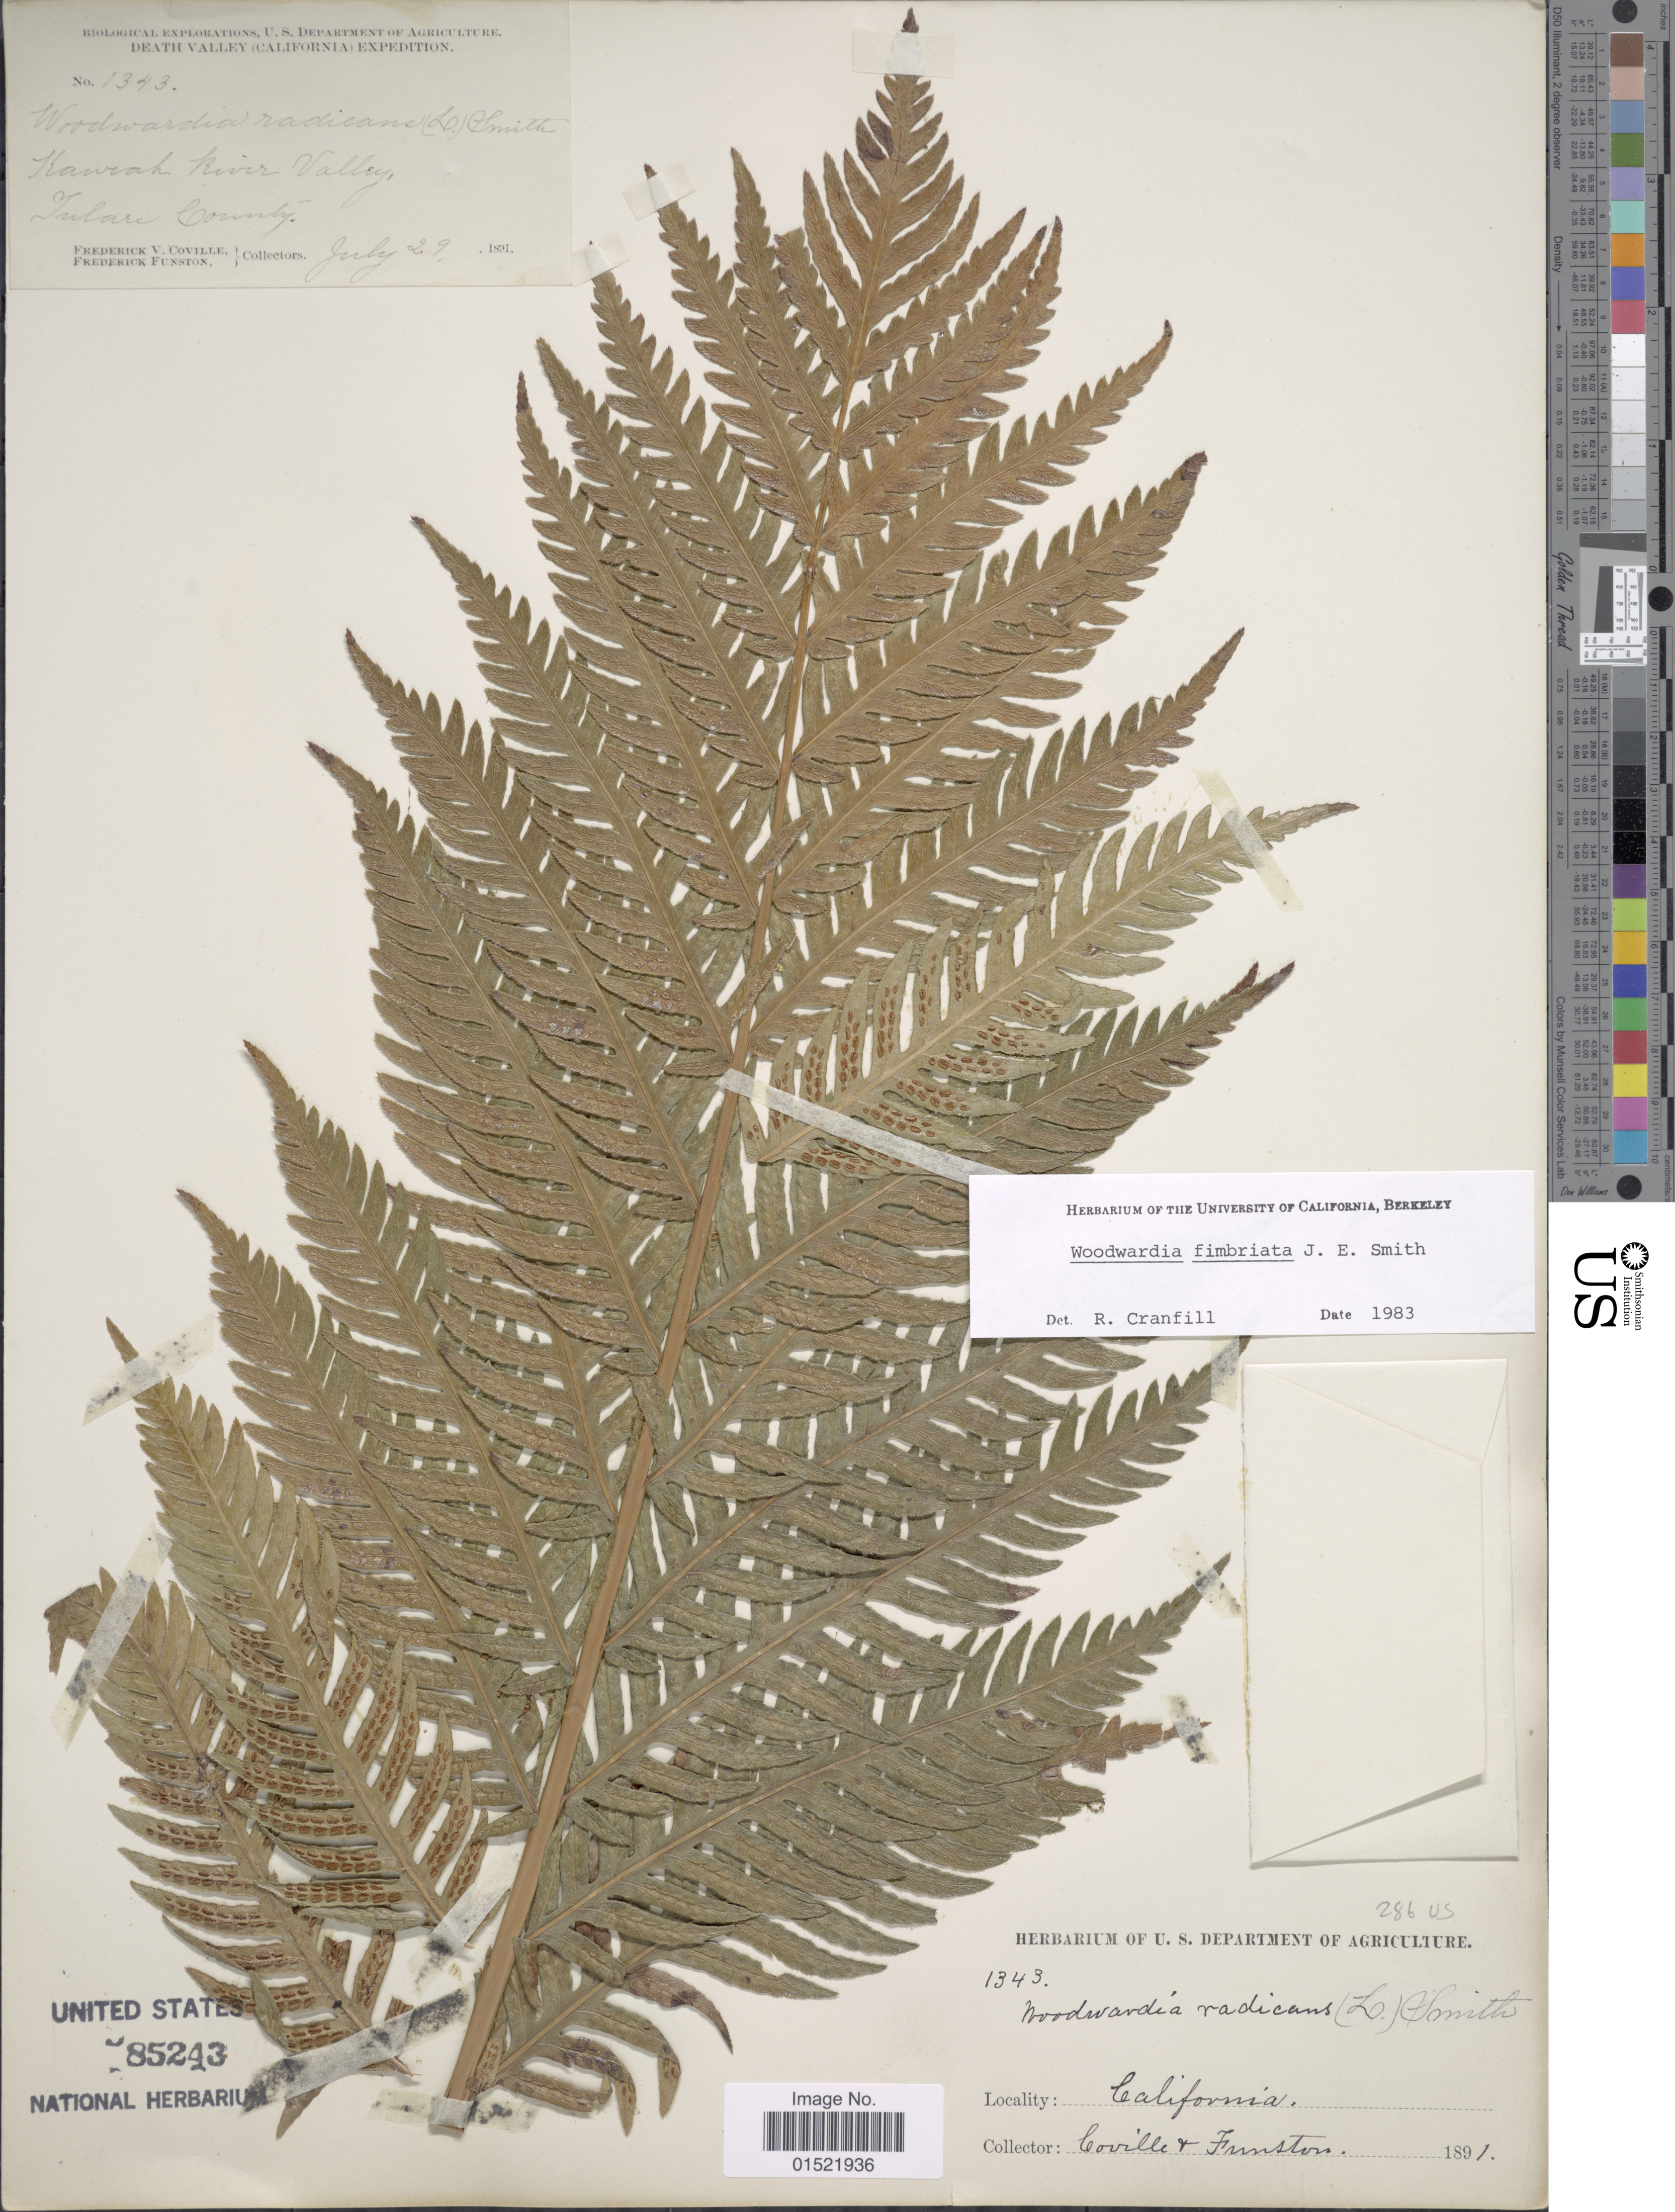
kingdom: Plantae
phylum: Tracheophyta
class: Polypodiopsida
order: Polypodiales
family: Blechnaceae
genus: Woodwardia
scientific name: Woodwardia fimbriata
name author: Sm.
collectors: Coville & -. Funston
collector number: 1343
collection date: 1891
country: United States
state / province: California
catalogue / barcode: US 85243